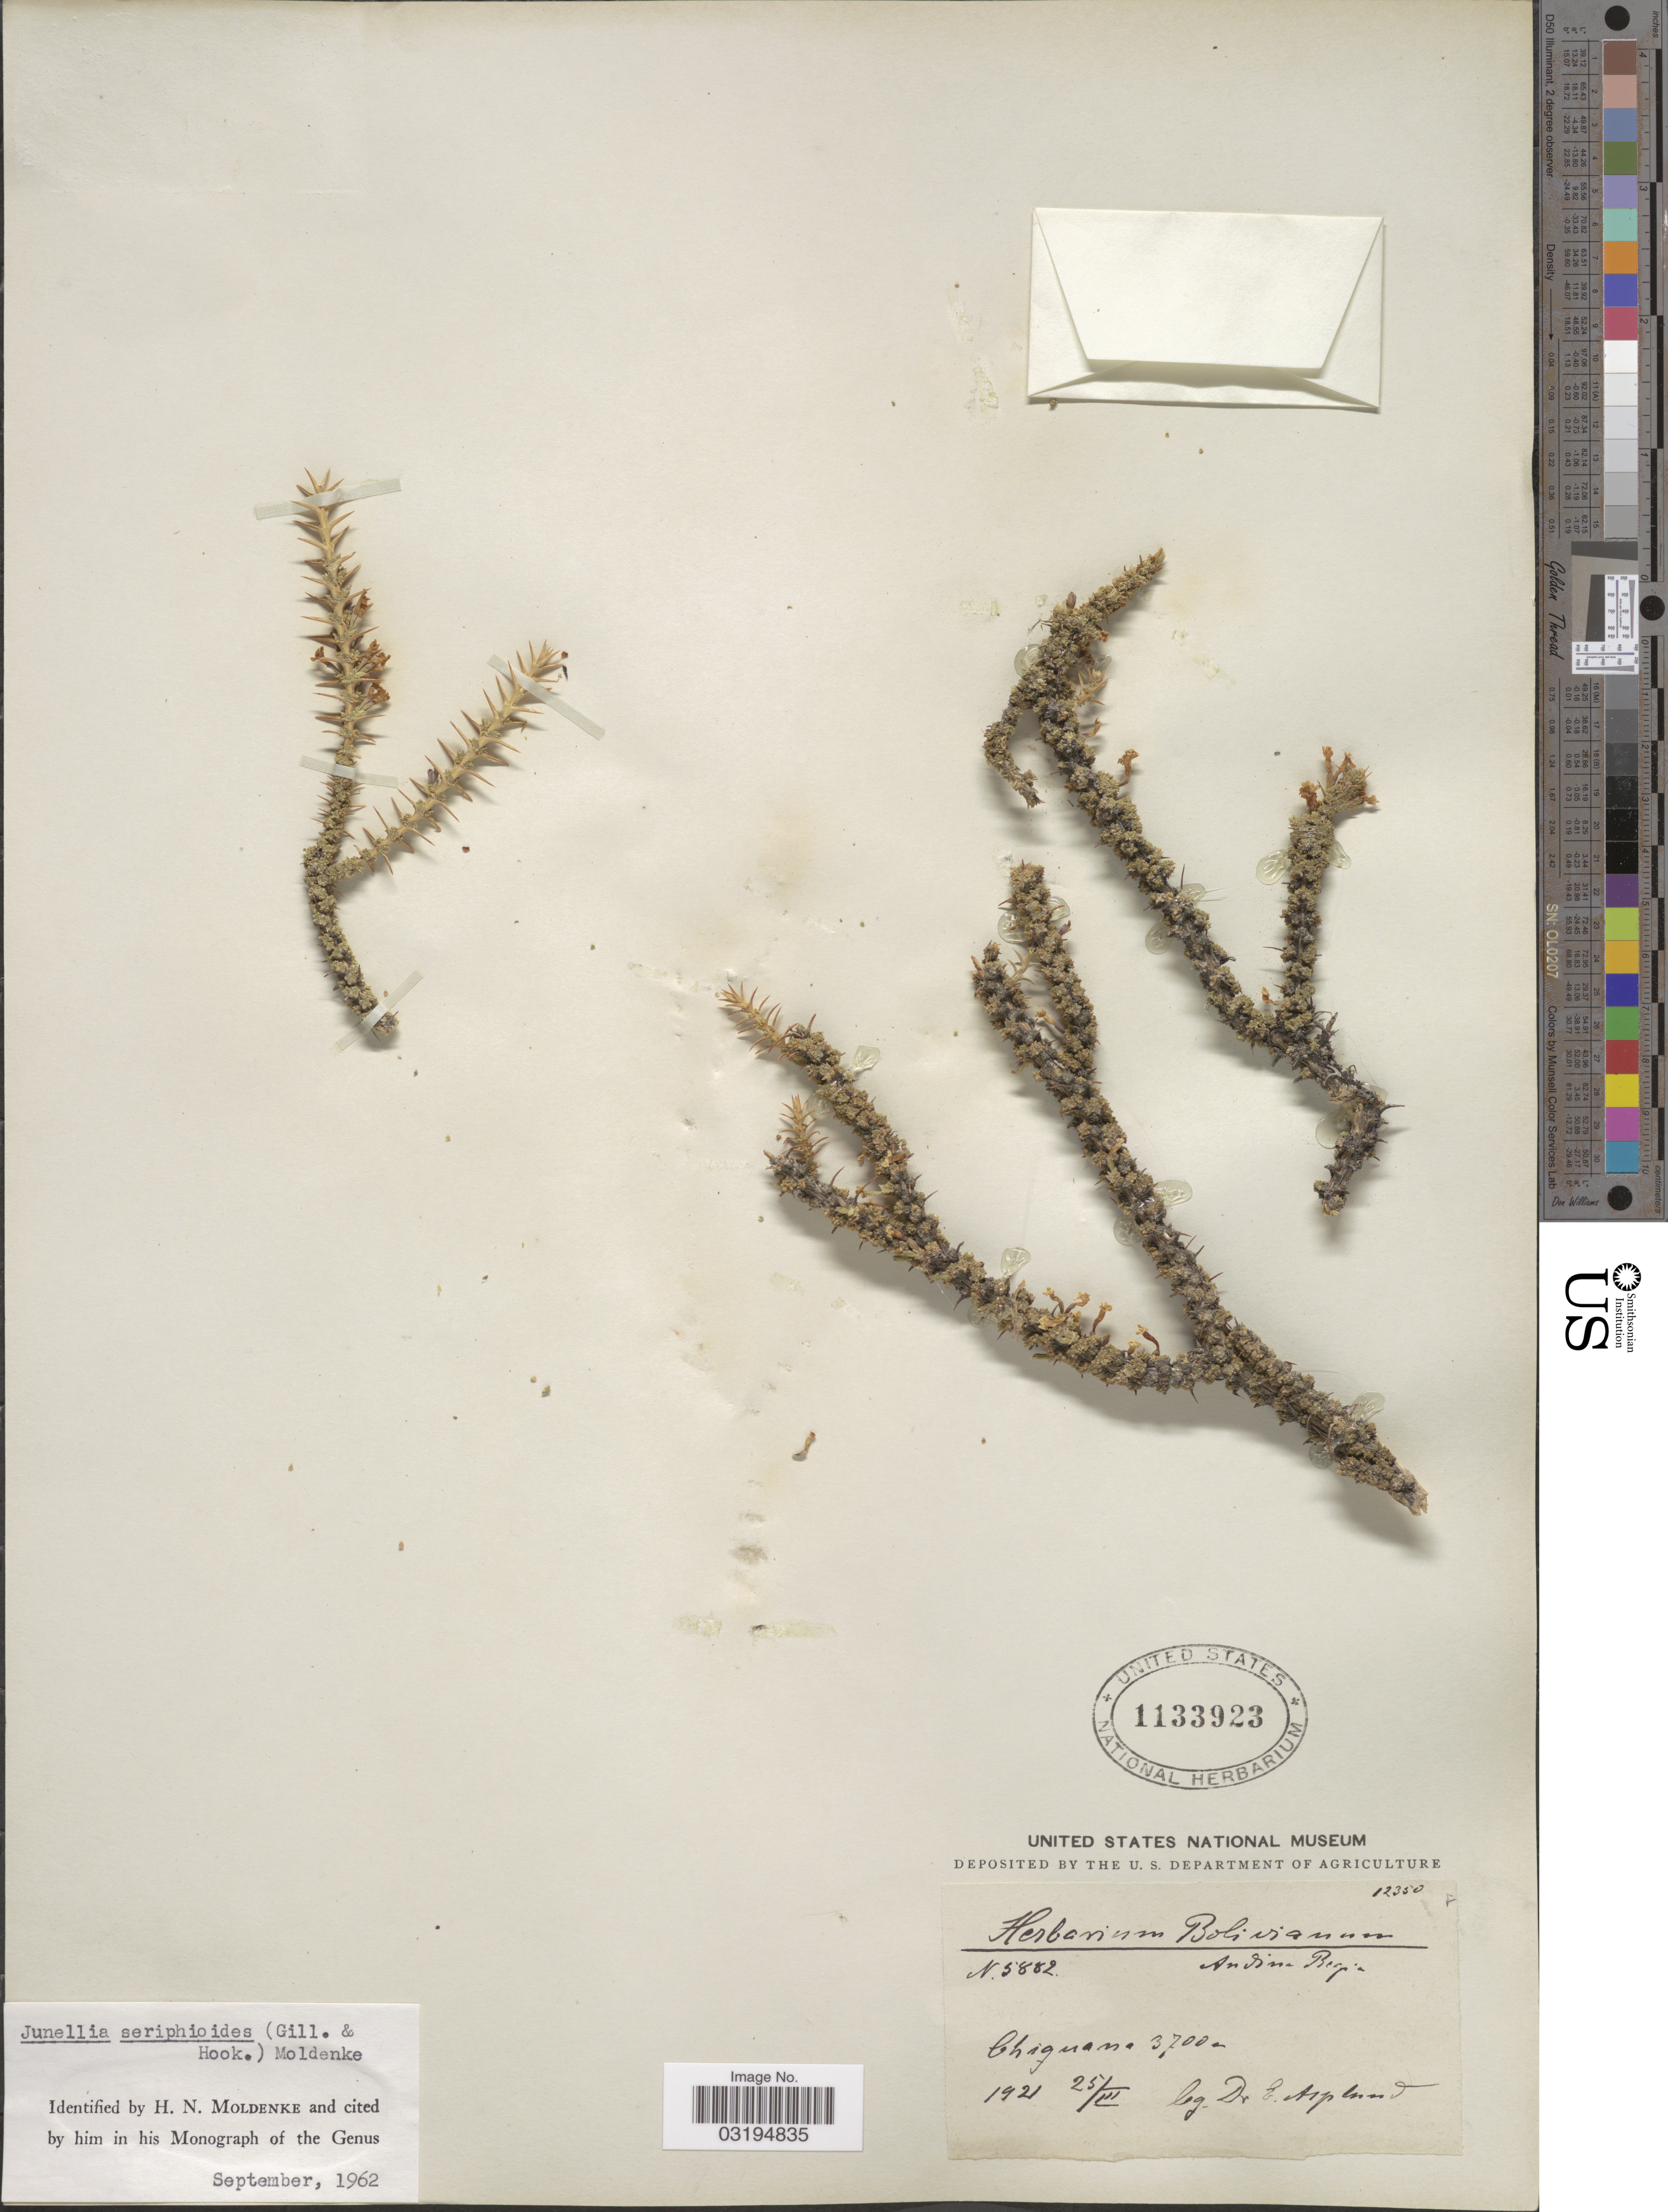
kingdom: Plantae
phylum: Tracheophyta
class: Magnoliopsida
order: Lamiales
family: Verbenaceae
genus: Junellia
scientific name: Junellia seriphioides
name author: (Gillies & Hook.) Moldenke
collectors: E. Asplund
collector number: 5882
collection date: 1921-03-25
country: Bolivia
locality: Andina Region. Chiguana.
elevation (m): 3700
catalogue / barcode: US 1133923